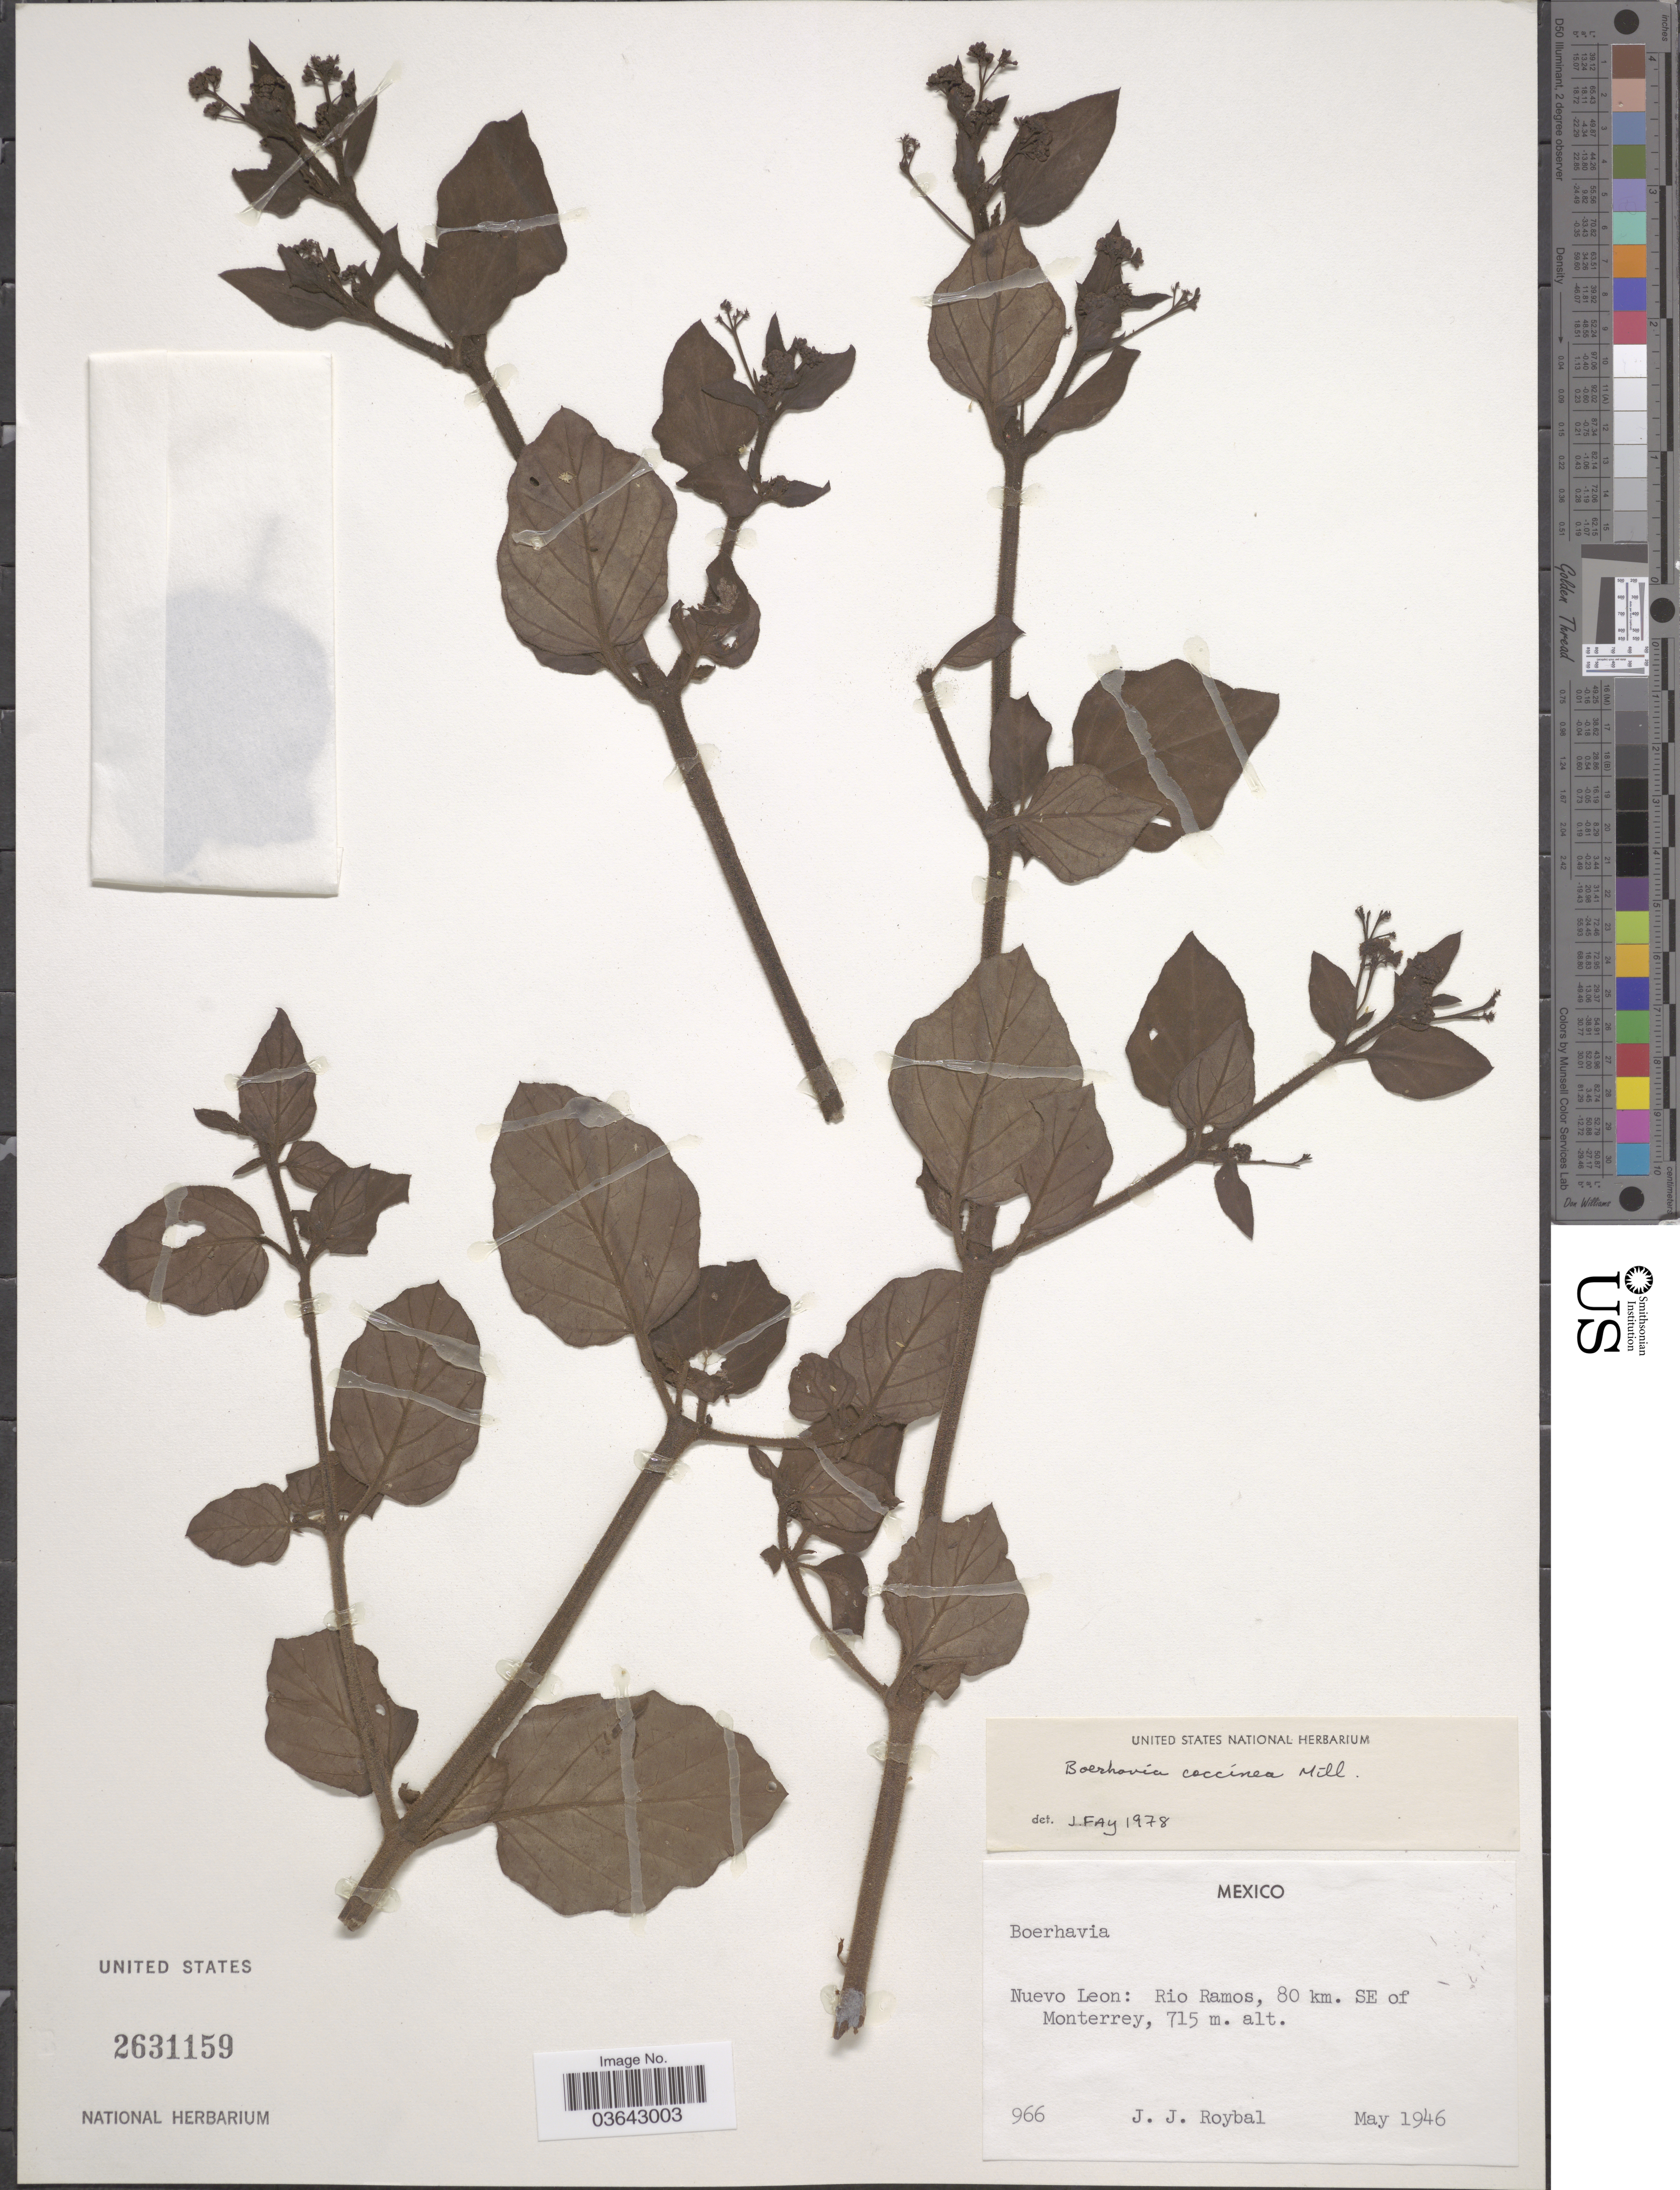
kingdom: Plantae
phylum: Tracheophyta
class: Magnoliopsida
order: Caryophyllales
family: Nyctaginaceae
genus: Boerhavia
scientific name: Boerhavia coccinea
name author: Mill.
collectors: J. J. Roybal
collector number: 966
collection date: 1946-05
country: Mexico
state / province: Nuevo León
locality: Rio Ramos, 80 km. SE of Monterrey.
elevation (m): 715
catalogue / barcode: US 2631159